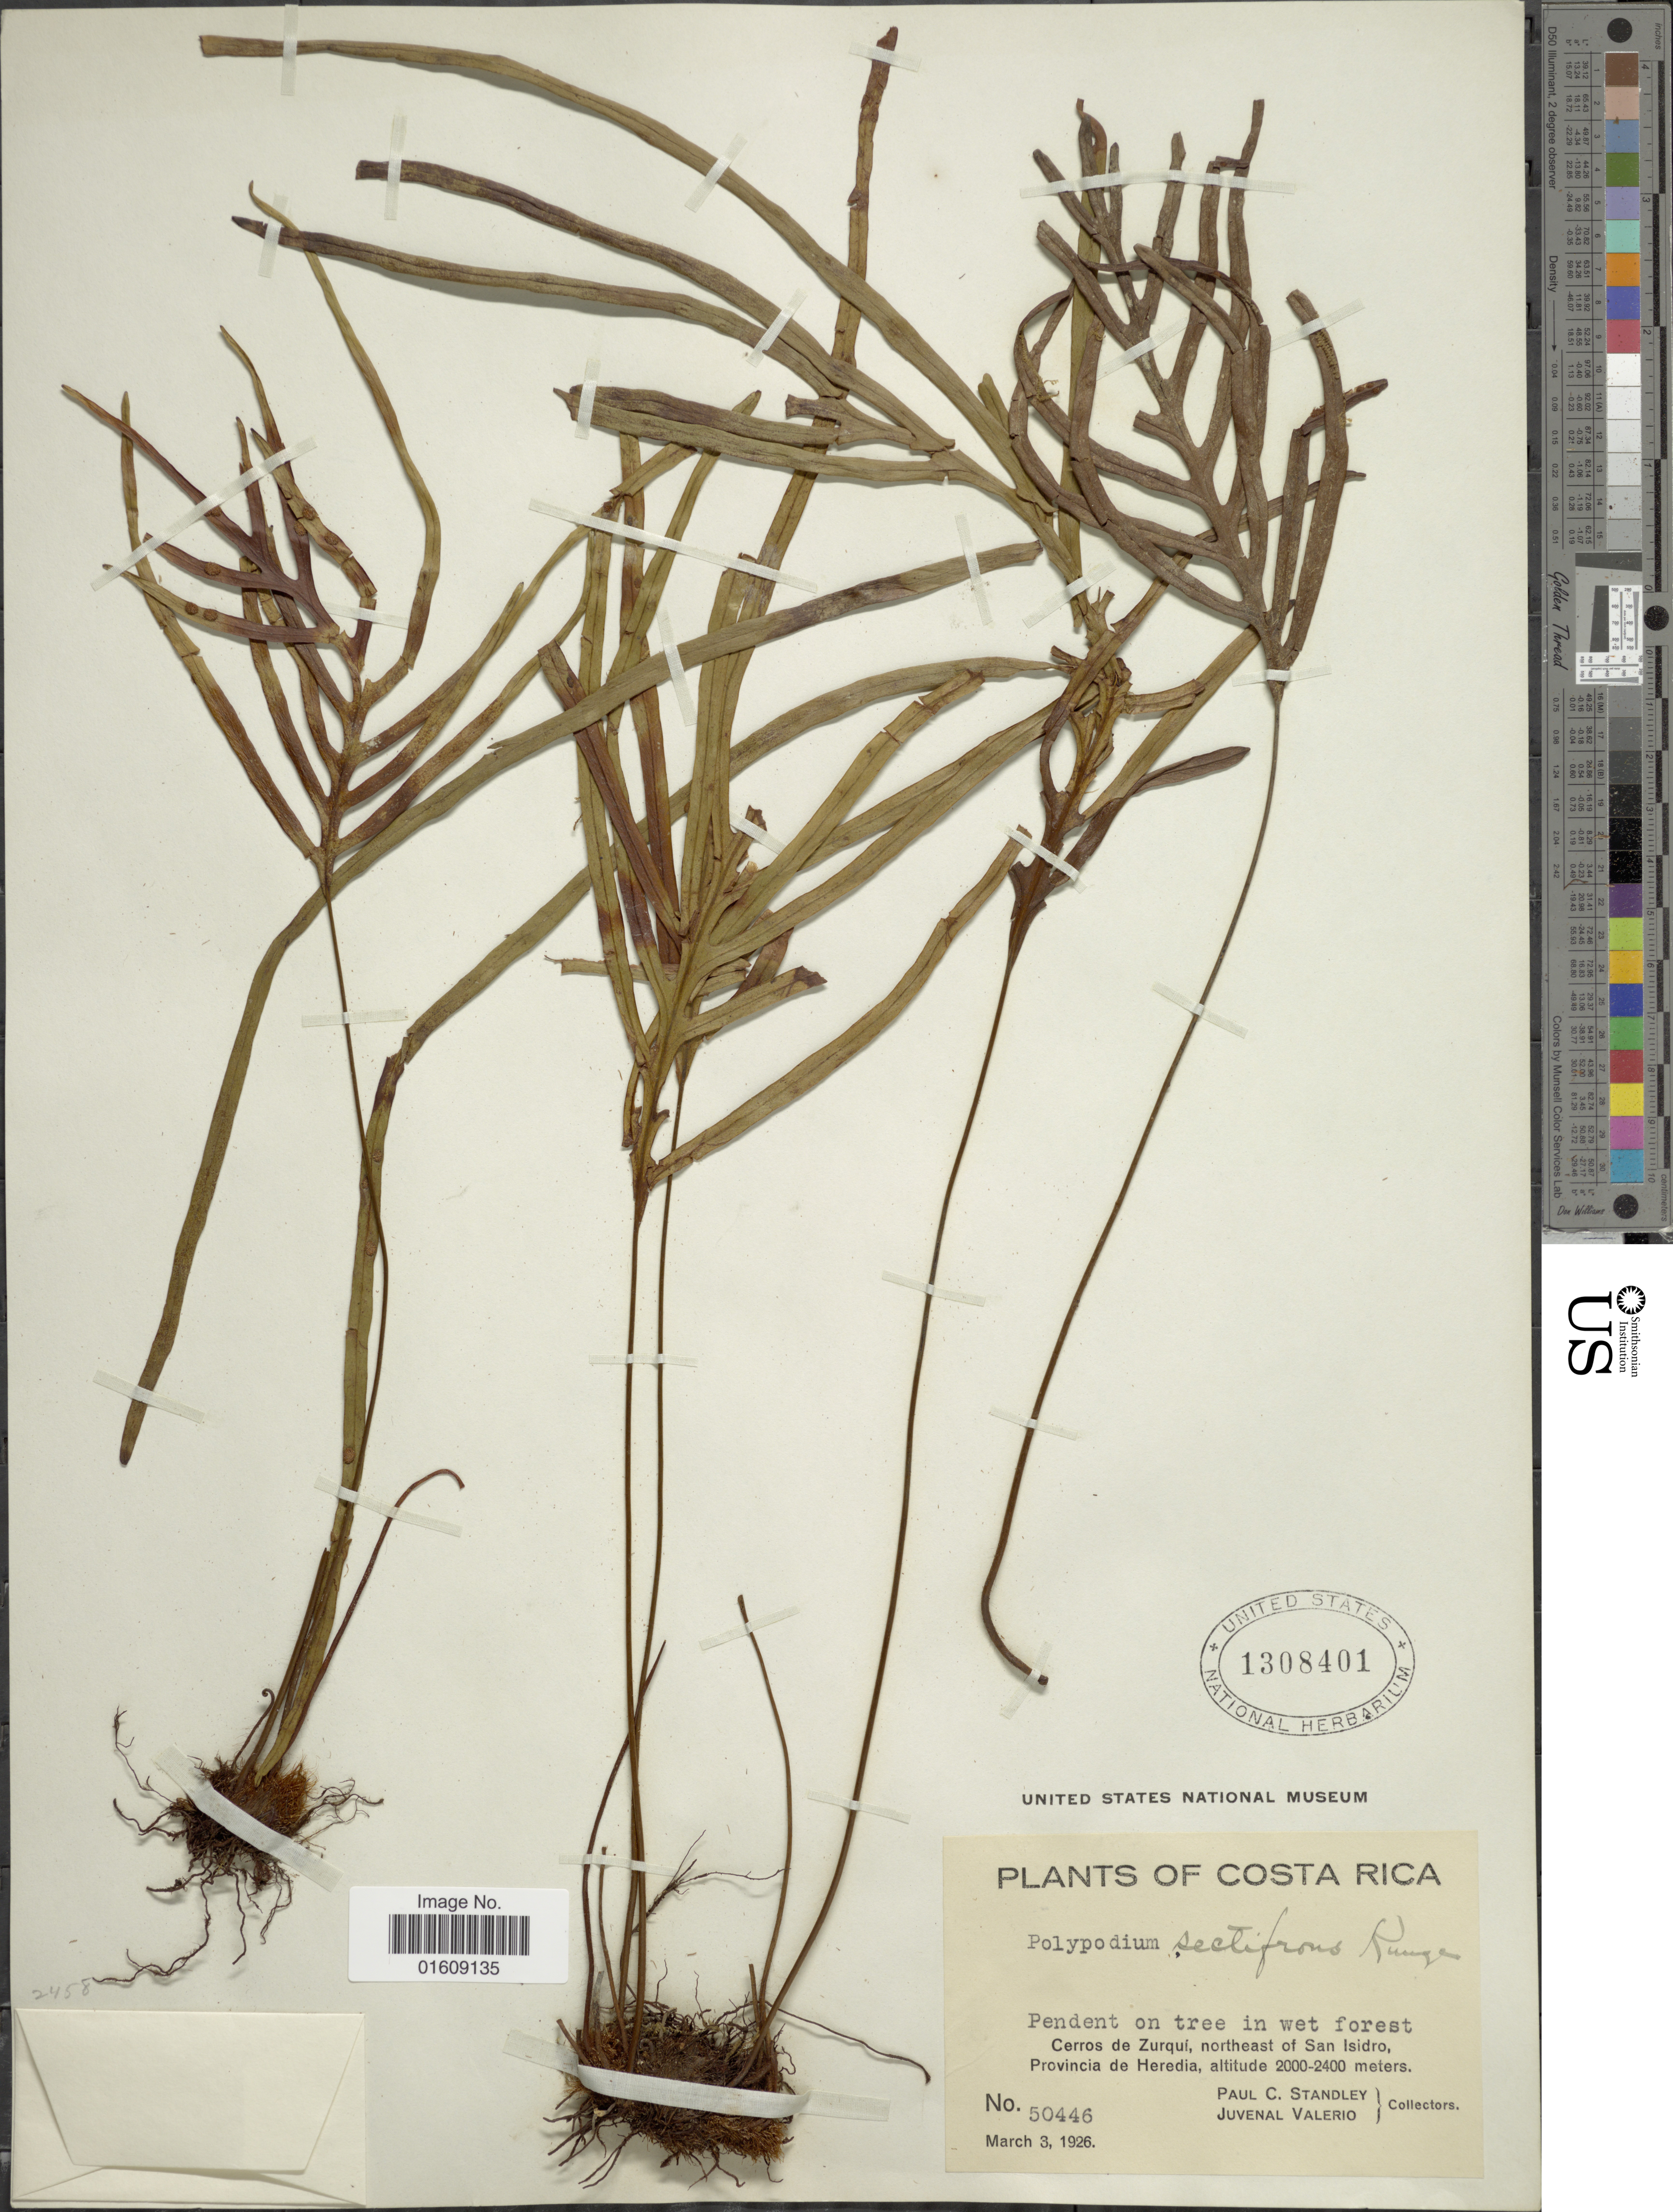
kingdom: Plantae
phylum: Tracheophyta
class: Polypodiopsida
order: Polypodiales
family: Polypodiaceae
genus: Zygophlebia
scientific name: Zygophlebia sectifrons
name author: (Kunze ex Mett.) L.E. Bishop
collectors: P. C. Standley & J. Valerio R.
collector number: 50446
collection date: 1926-03-03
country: Costa Rica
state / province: Heredia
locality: Costa Rica, Cerros de Zurquí, northeast of San Isidro, Provincia de Heredia.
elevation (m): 2000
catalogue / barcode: US 1308401